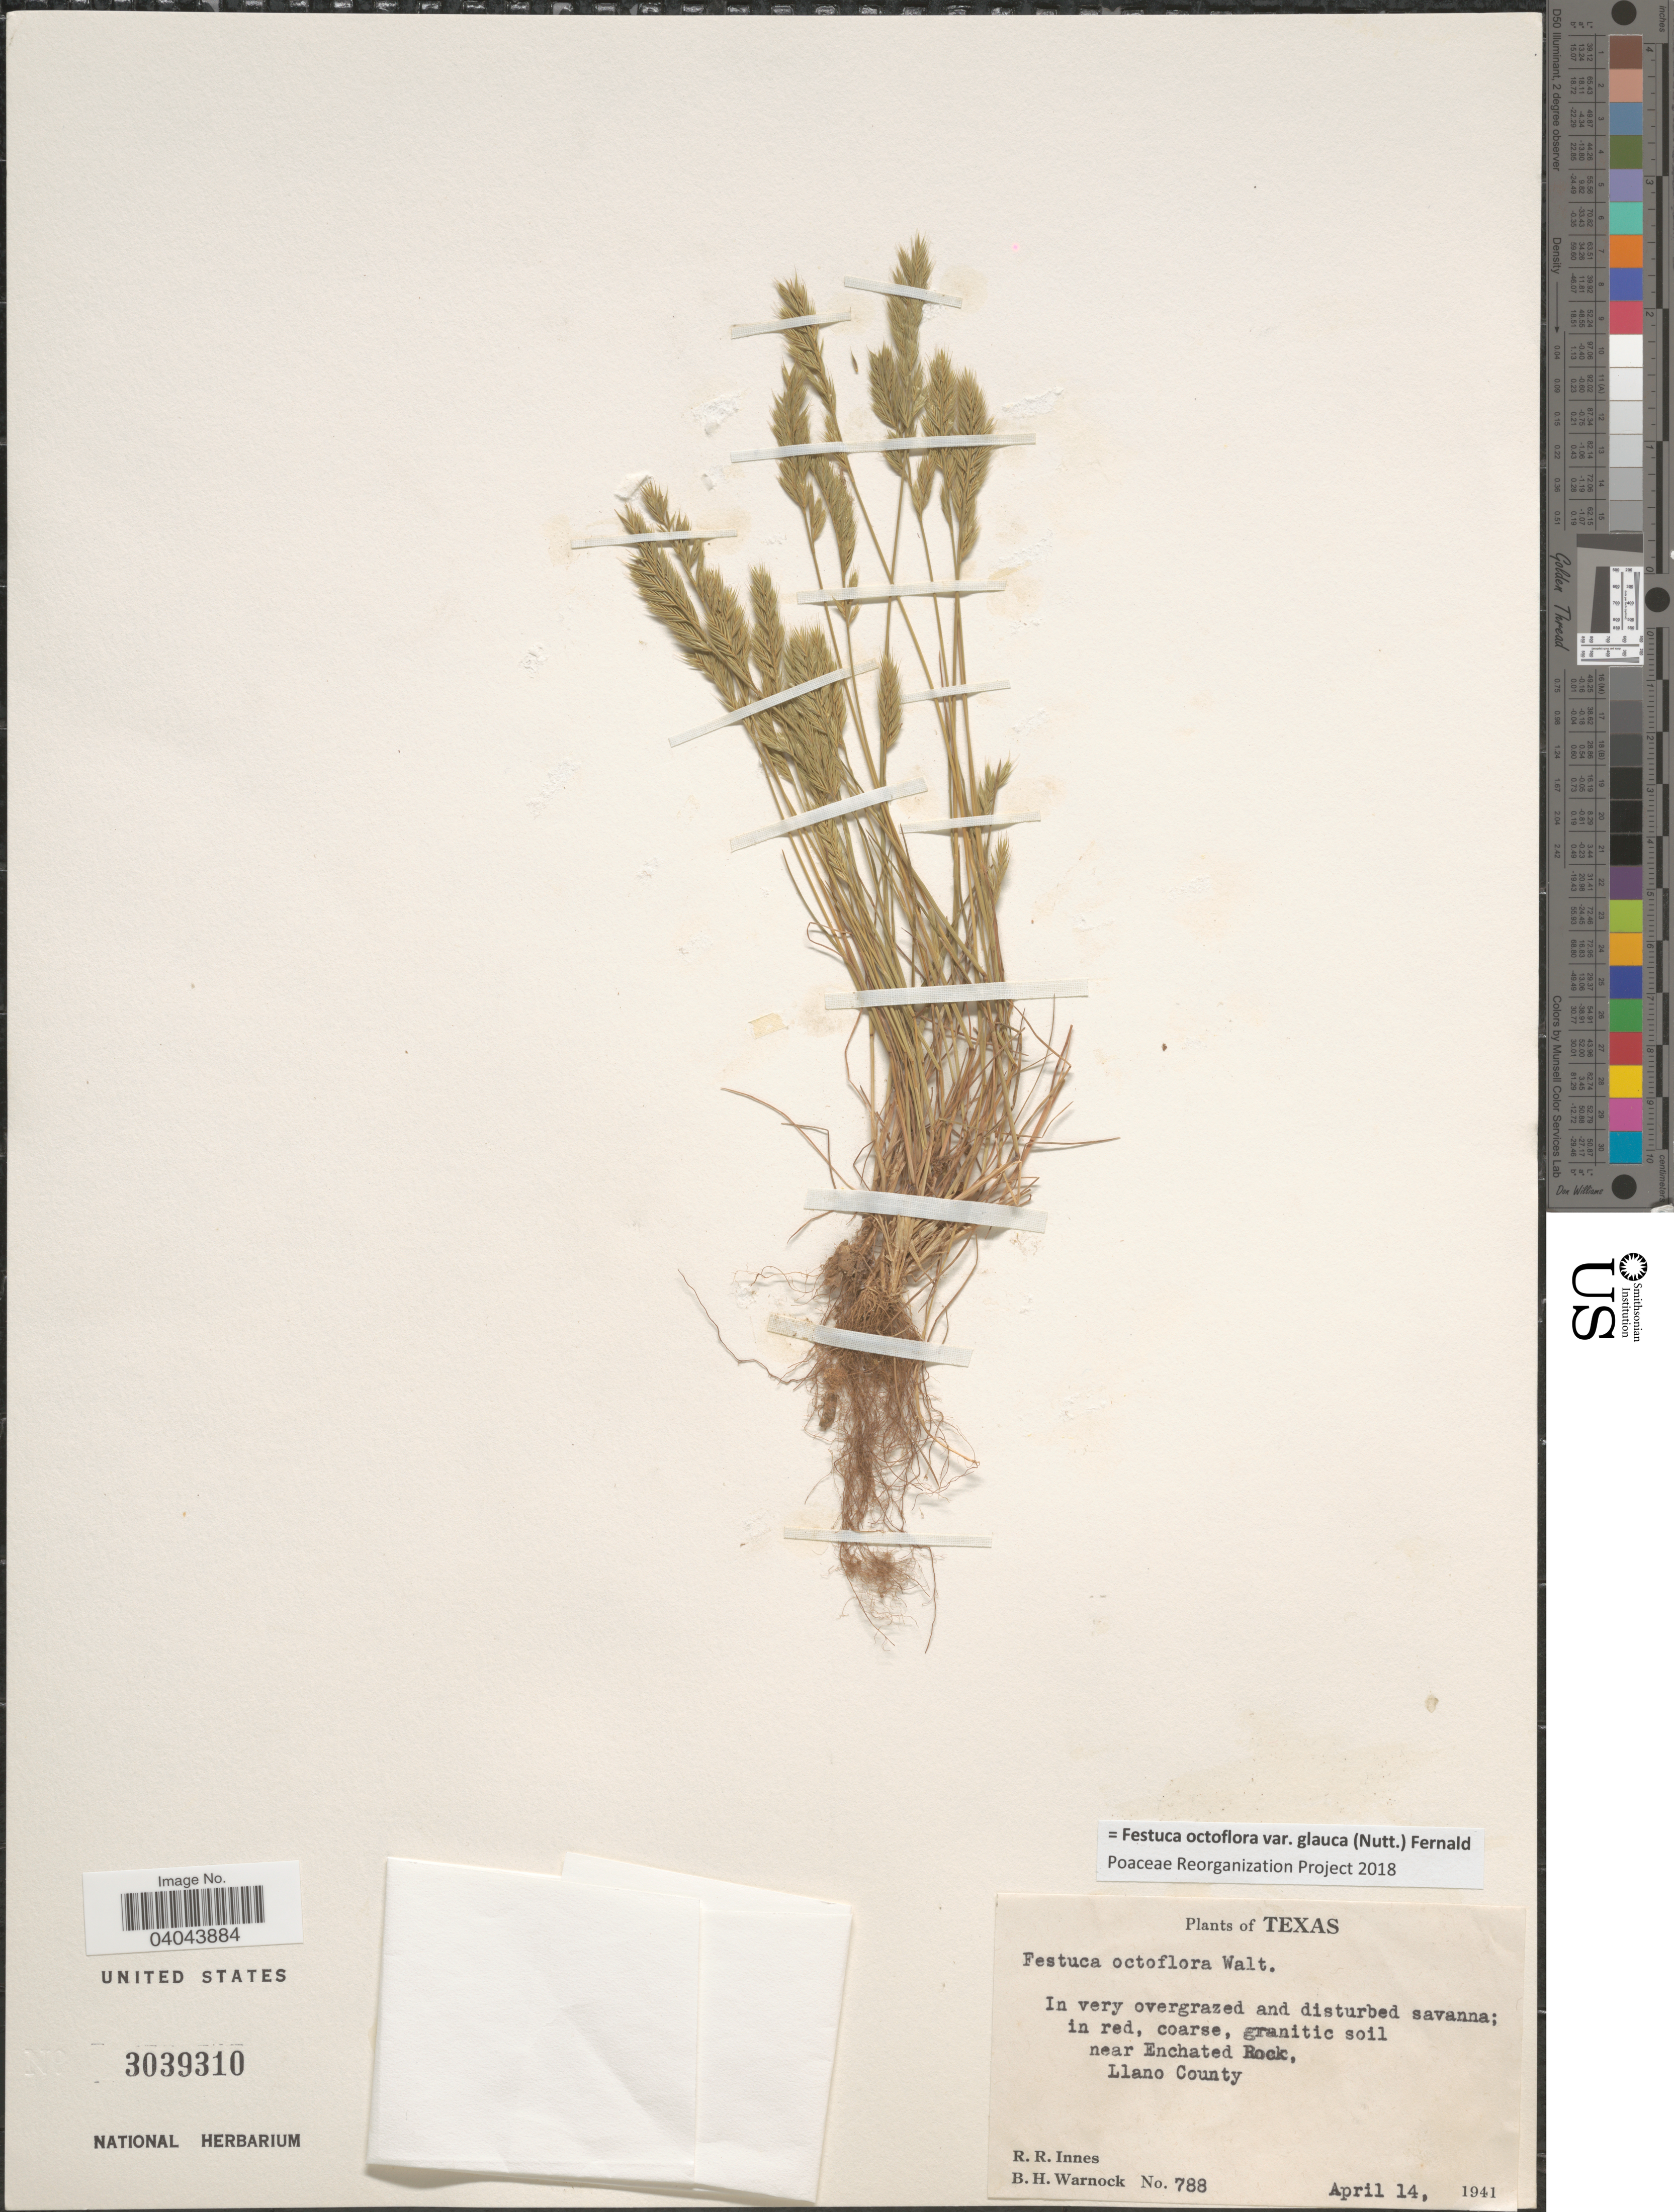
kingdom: Plantae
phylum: Tracheophyta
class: Liliopsida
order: Poales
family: Poaceae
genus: Festuca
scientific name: Festuca octoflora var. glauca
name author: (Nutt.) Fernald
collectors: R. Rose-Innes & B. H. Warnock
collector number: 788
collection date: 1941-04-14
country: United States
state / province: Texas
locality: In red, coarse, granitic soil near Enchated Rock, Llano County.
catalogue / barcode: US 3039310